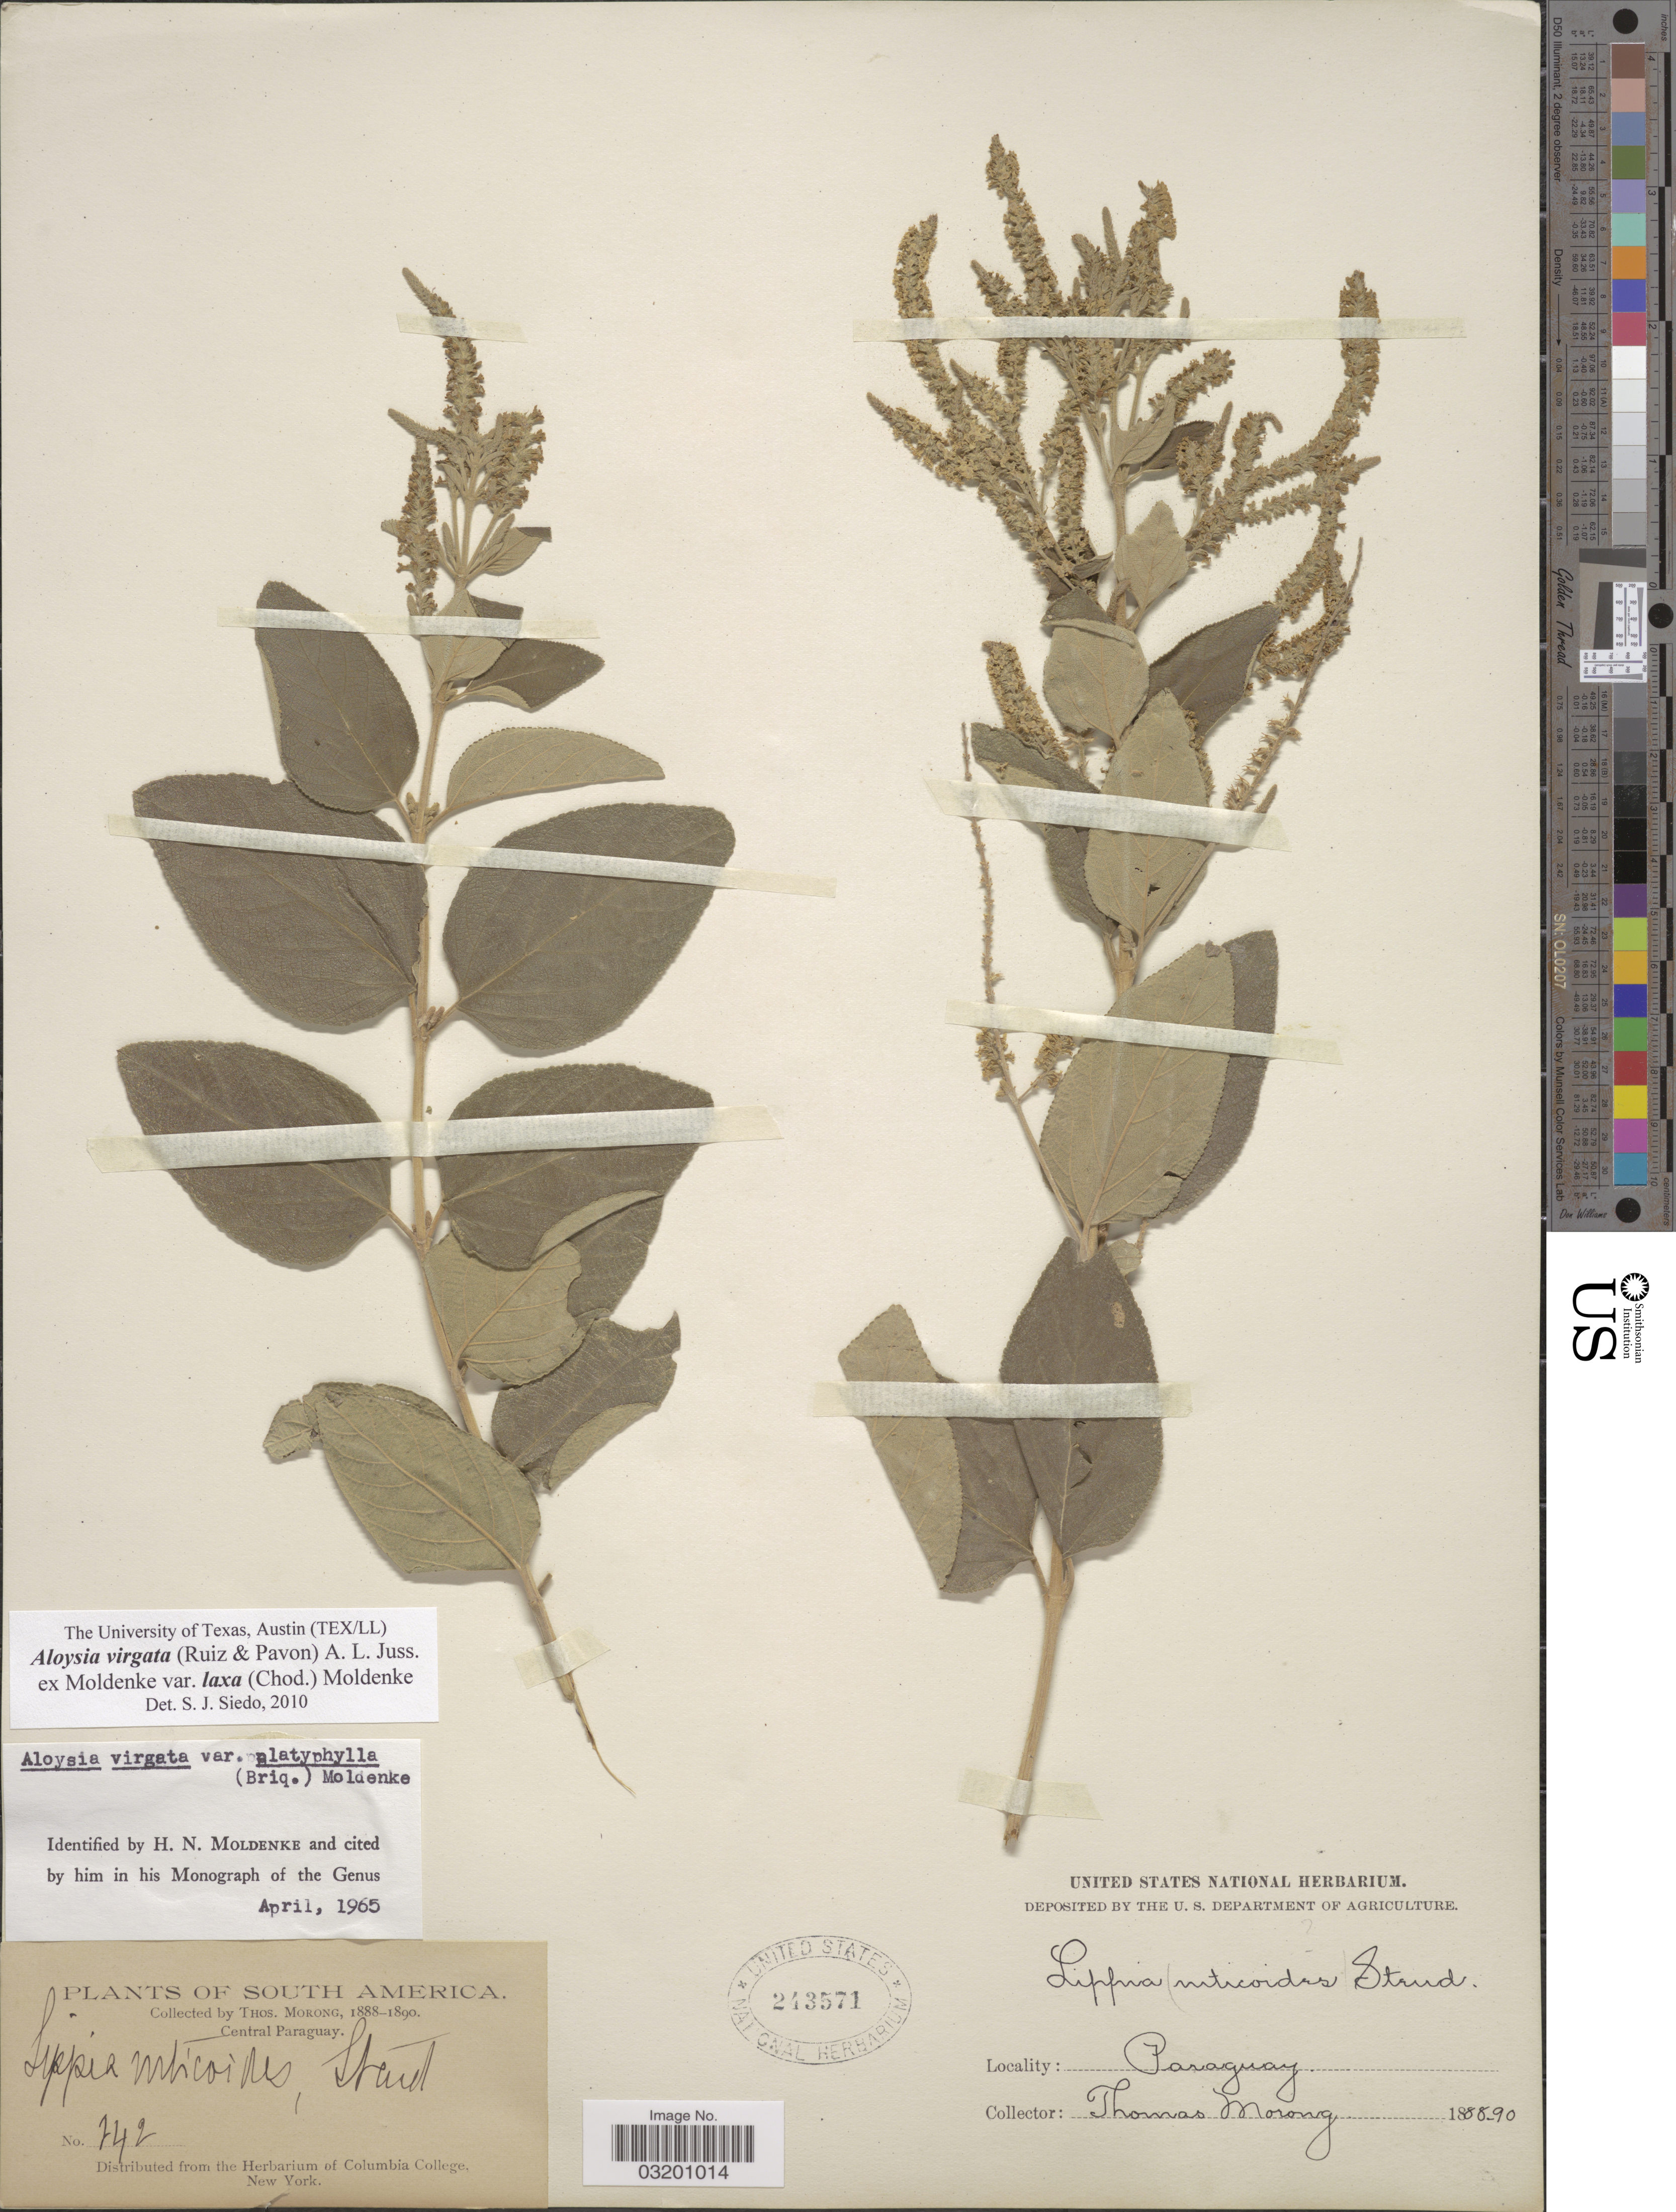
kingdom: Plantae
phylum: Tracheophyta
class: Magnoliopsida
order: Lamiales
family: Verbenaceae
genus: Aloysia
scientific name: Aloysia virgata var. laxa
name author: (Chodat) Moldenke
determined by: Siedo, S. J.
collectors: ex herb. T. Morong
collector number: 242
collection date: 1888/1890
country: Paraguay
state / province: Central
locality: Central Paraguay.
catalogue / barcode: US 243571